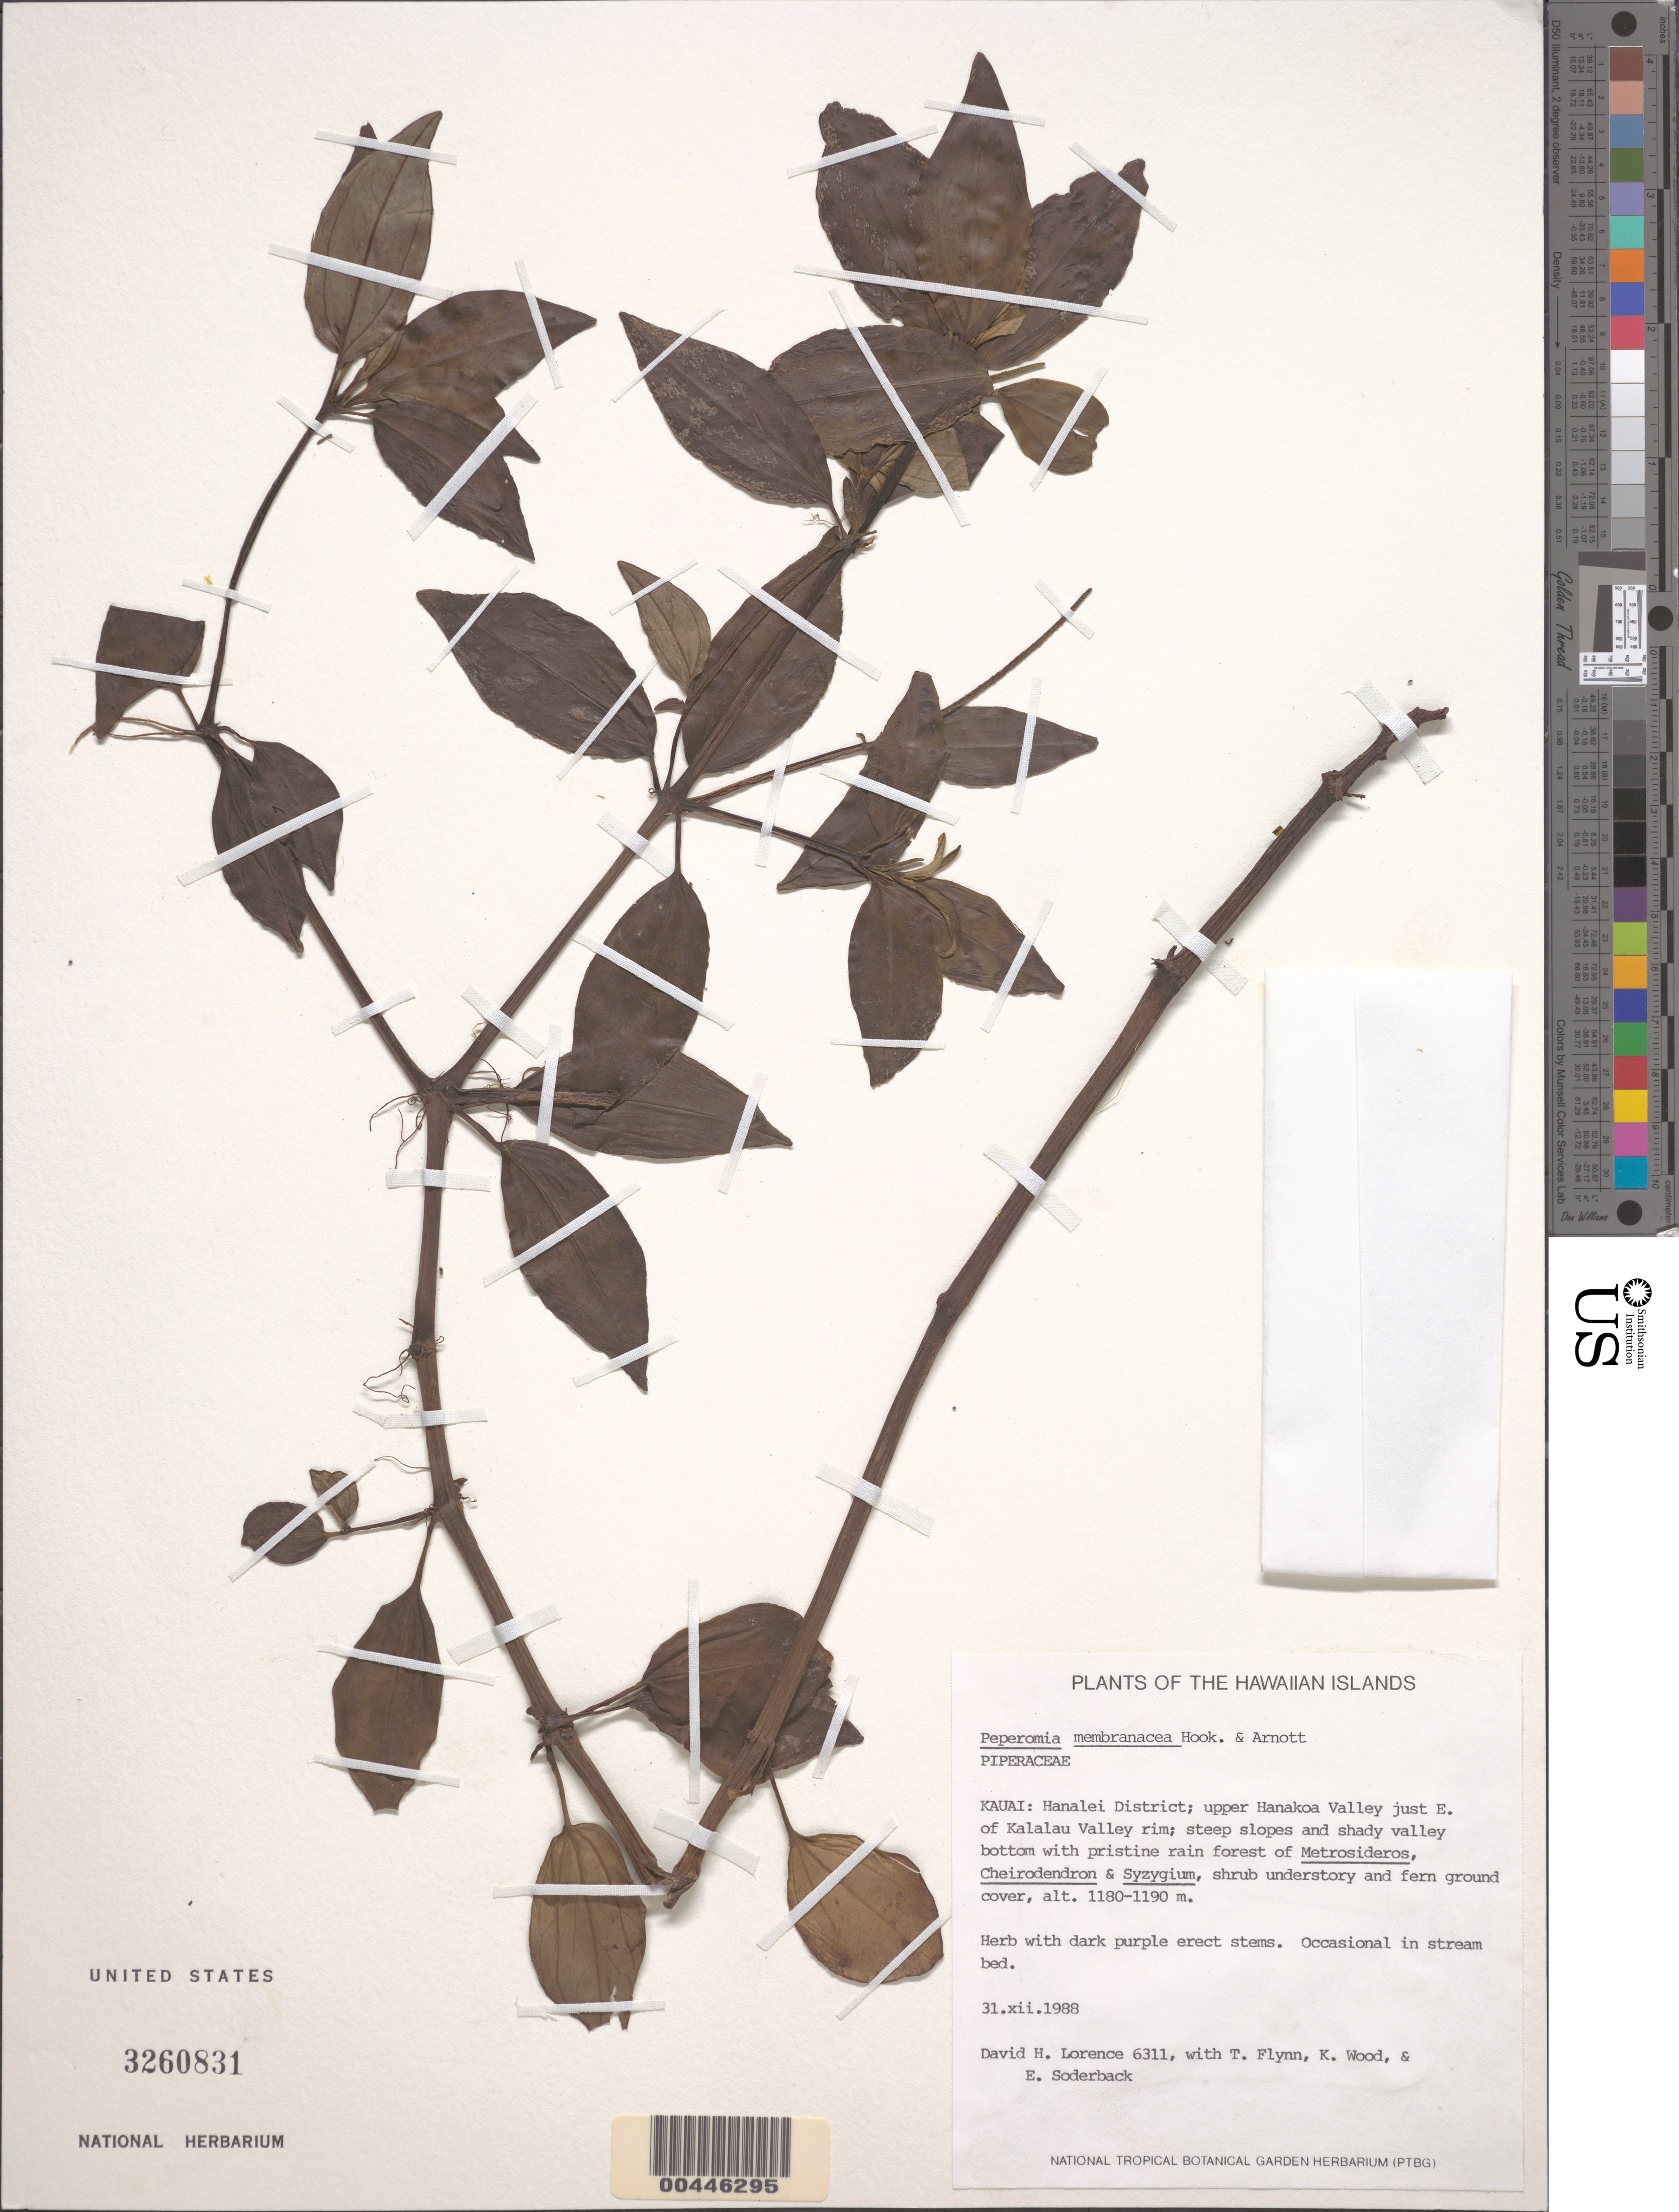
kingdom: Plantae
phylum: Tracheophyta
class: Magnoliopsida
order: Piperales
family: Piperaceae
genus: Peperomia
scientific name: Peperomia membranacea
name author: Hook. & Arn.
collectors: D. Lorence, T. W. Flynn, K. Wood & E. Soderback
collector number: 6311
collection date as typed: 31 Dec 1988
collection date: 1988-12-31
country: United States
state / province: Hawaii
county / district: Kauai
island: Kaua'i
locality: Hanalei Dist, upper Hanakoa Valley just E of Kalalau Valley rim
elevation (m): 1180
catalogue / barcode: US 3260831